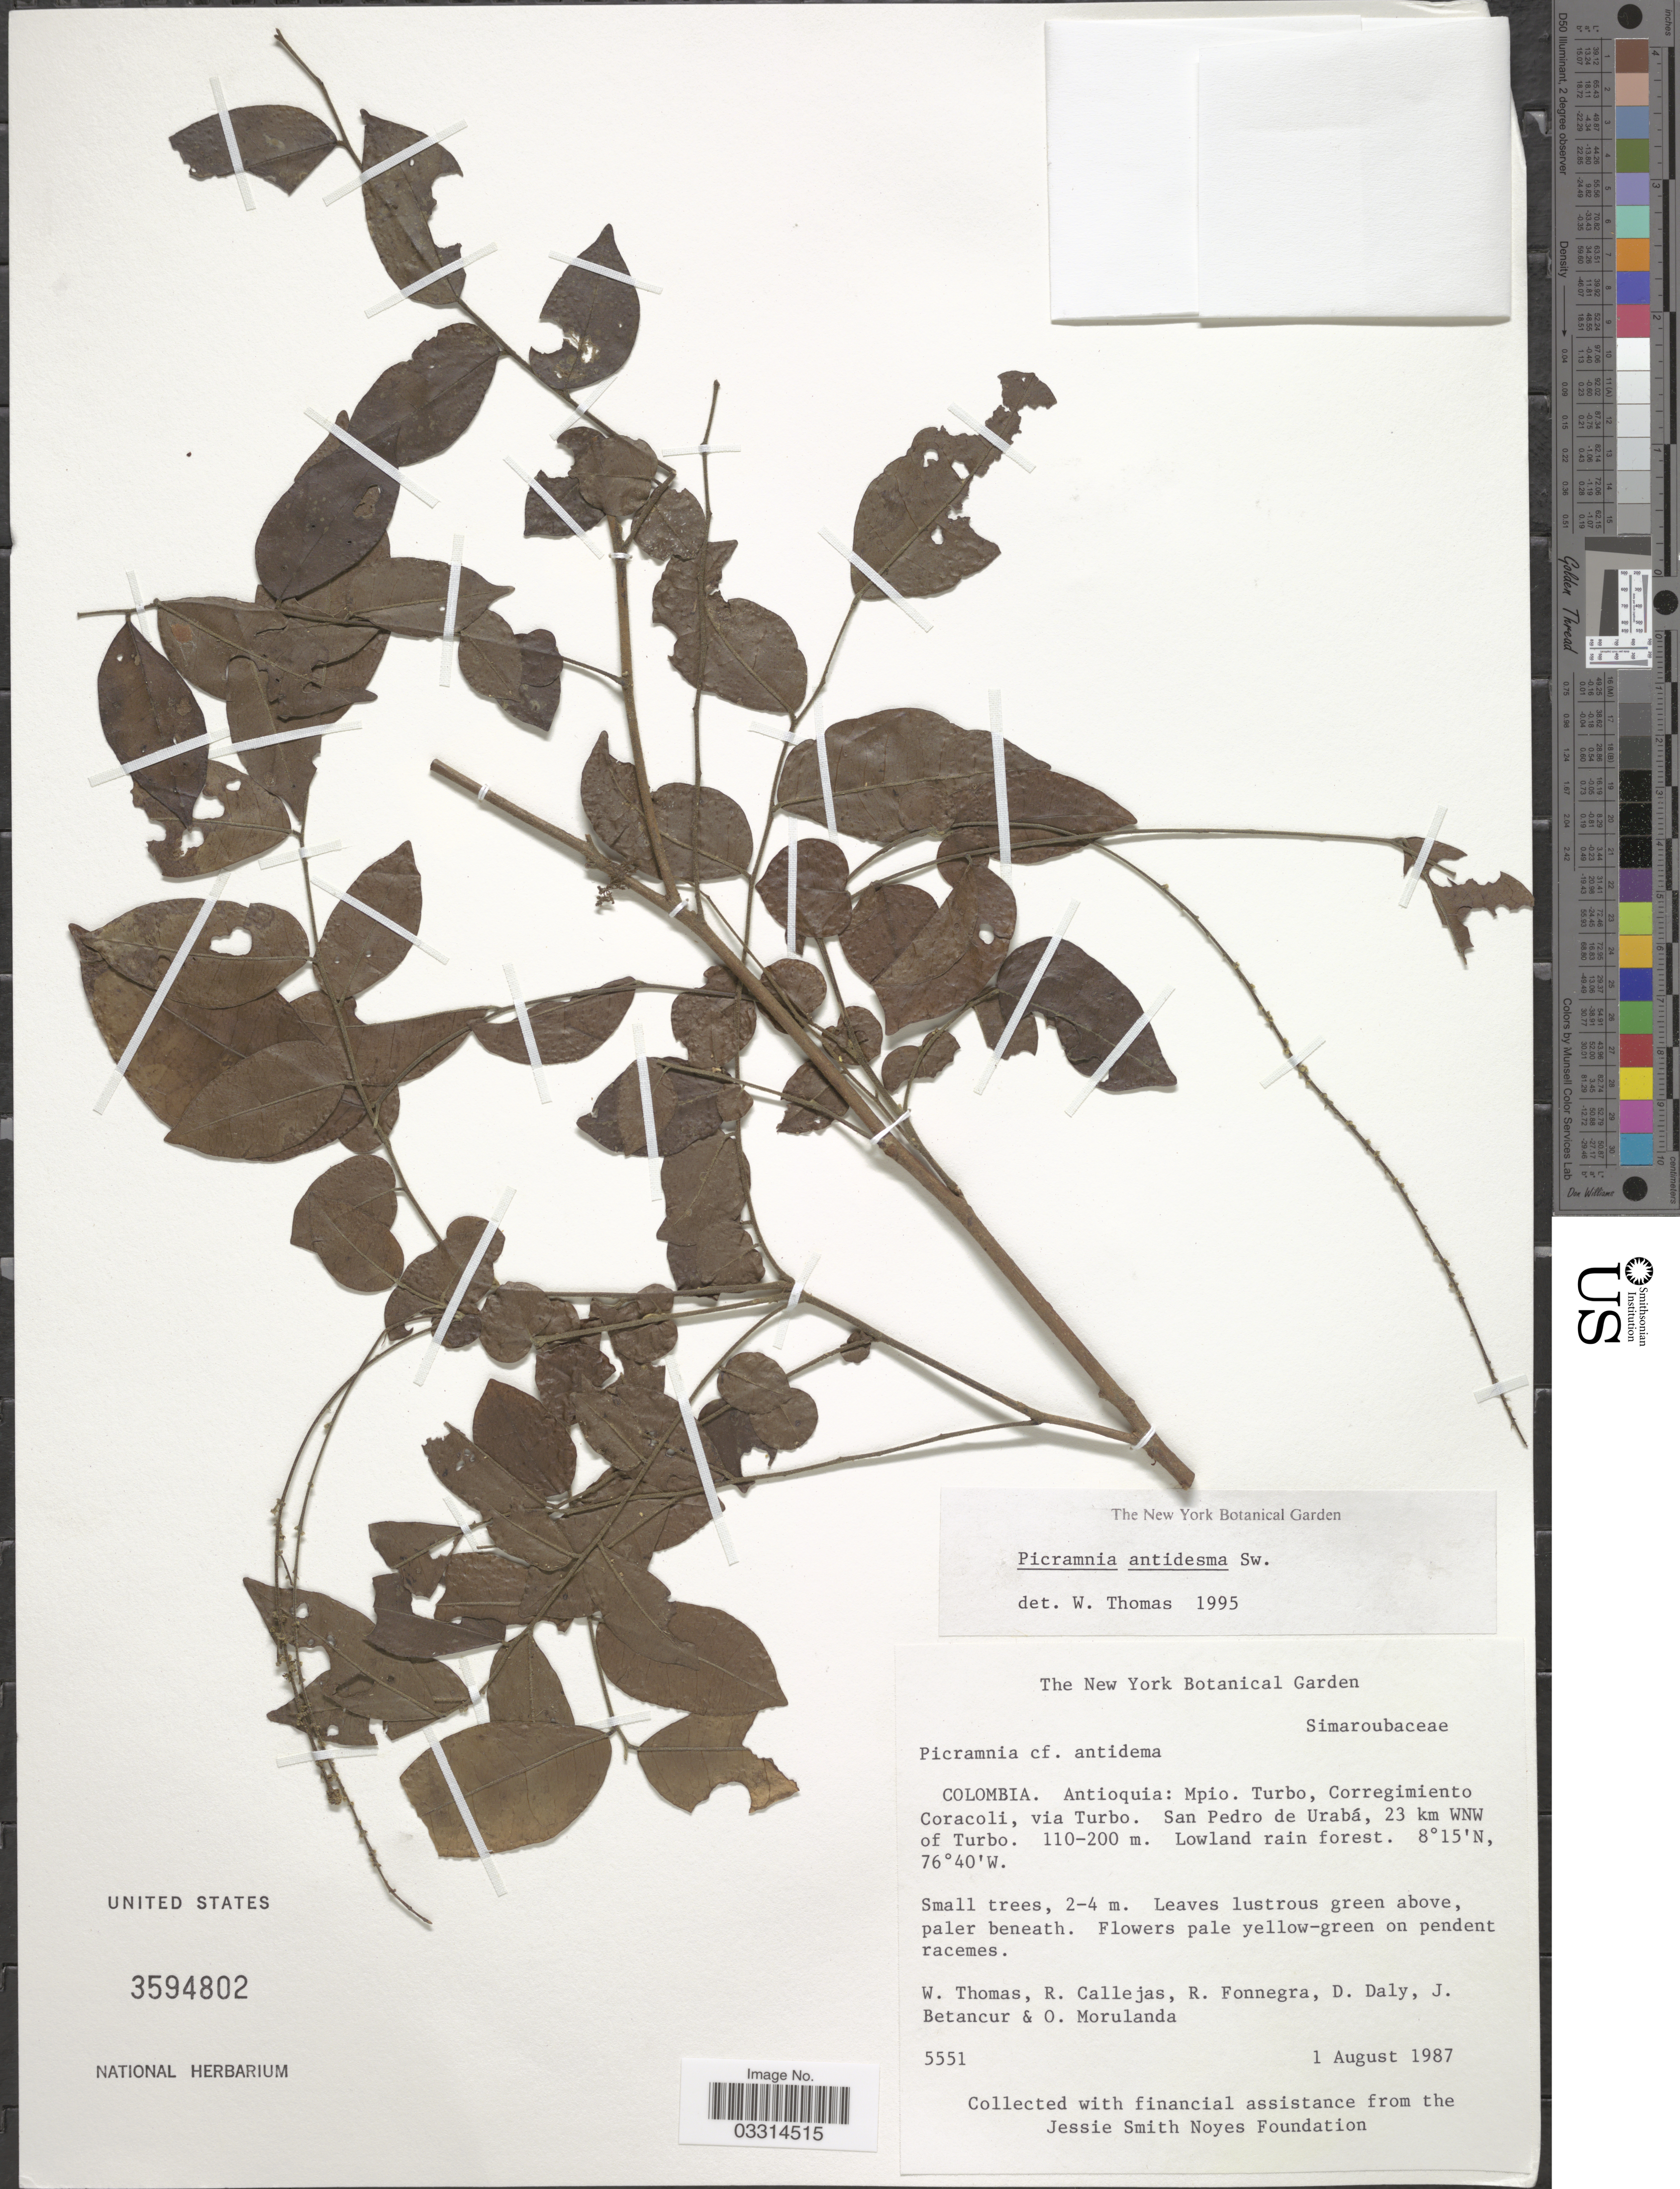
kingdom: Plantae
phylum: Tracheophyta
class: Magnoliopsida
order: Picramniales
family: Picramniaceae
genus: Picramnia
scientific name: Picramnia antidesma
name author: Sw.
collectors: W. Thomas, R. Callejas, R. Fonnegra, D. C. Daly & et al.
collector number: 5551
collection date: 1987-08-01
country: Colombia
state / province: Antioquia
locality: Mpio. Turbo, Corregimiento Coracoli, via Turbo. San Pedro de Urabá, 23 km WNW of Turbo.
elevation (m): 110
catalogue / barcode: US 3594802